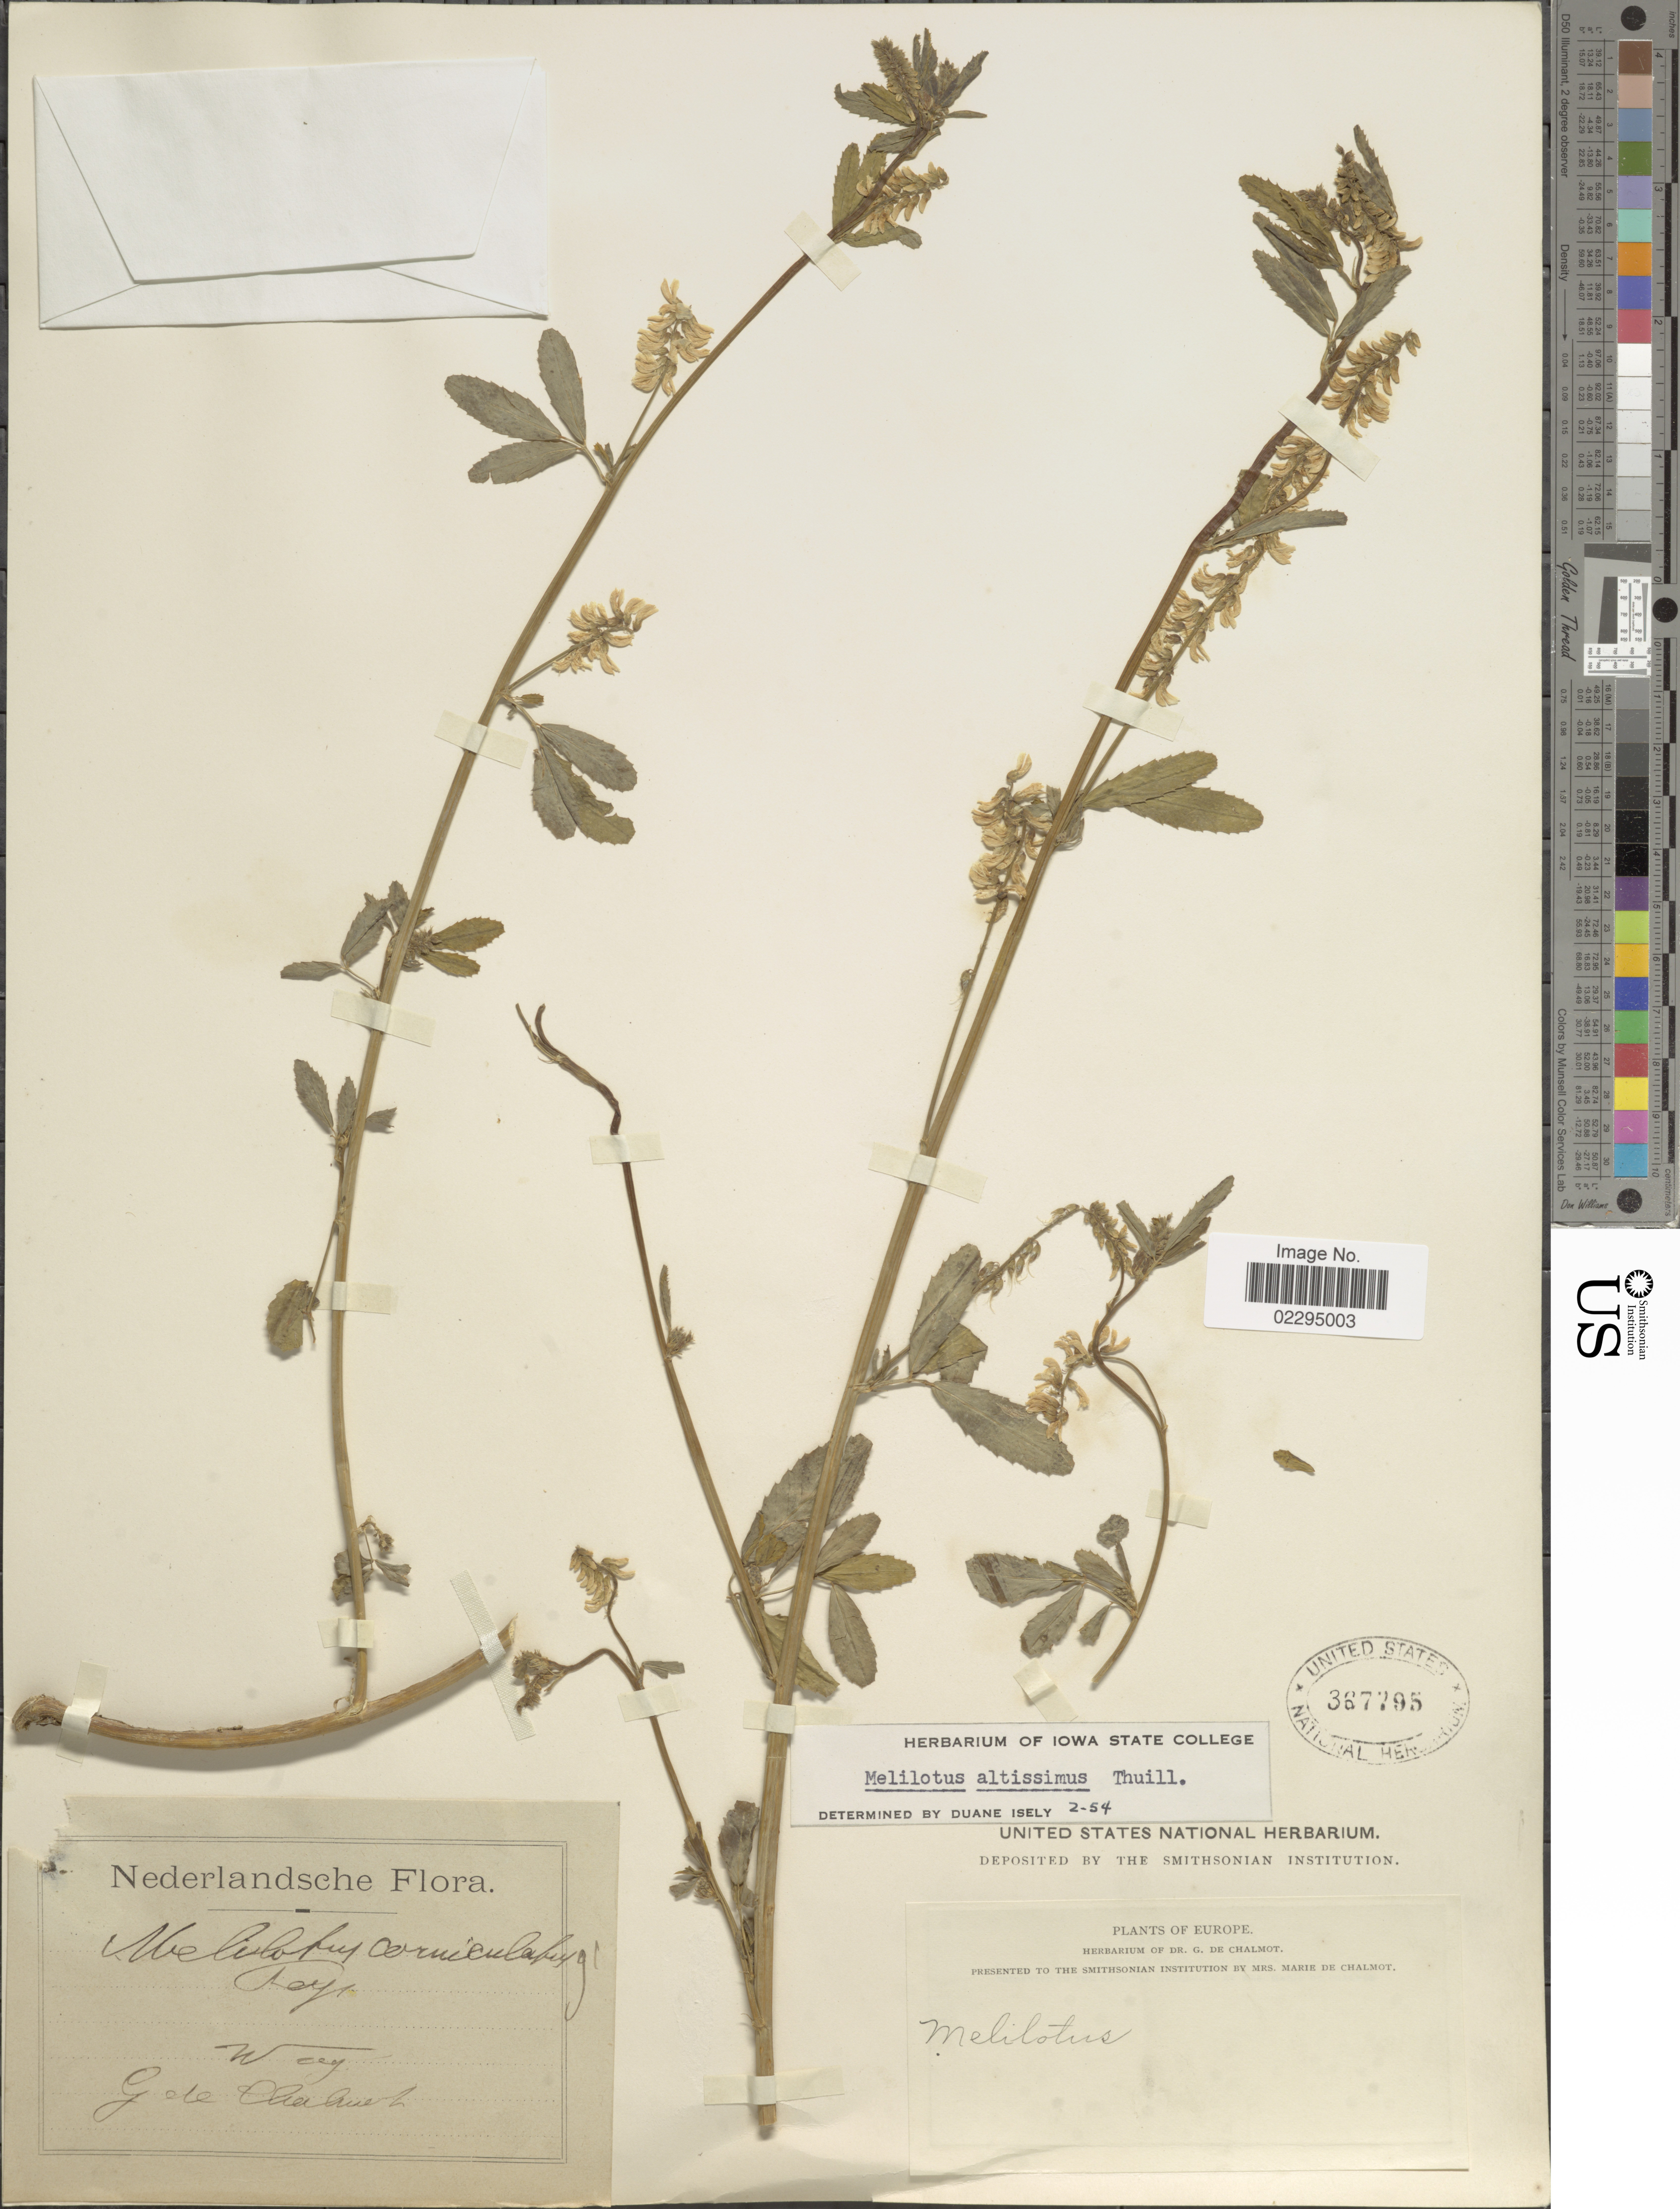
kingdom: Plantae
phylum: Tracheophyta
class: Magnoliopsida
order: Fabales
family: Fabaceae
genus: Melilotus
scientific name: Melilotus altissimus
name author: Thuill.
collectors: G. de Chalmot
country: Netherlands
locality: Weeg.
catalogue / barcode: US 367795